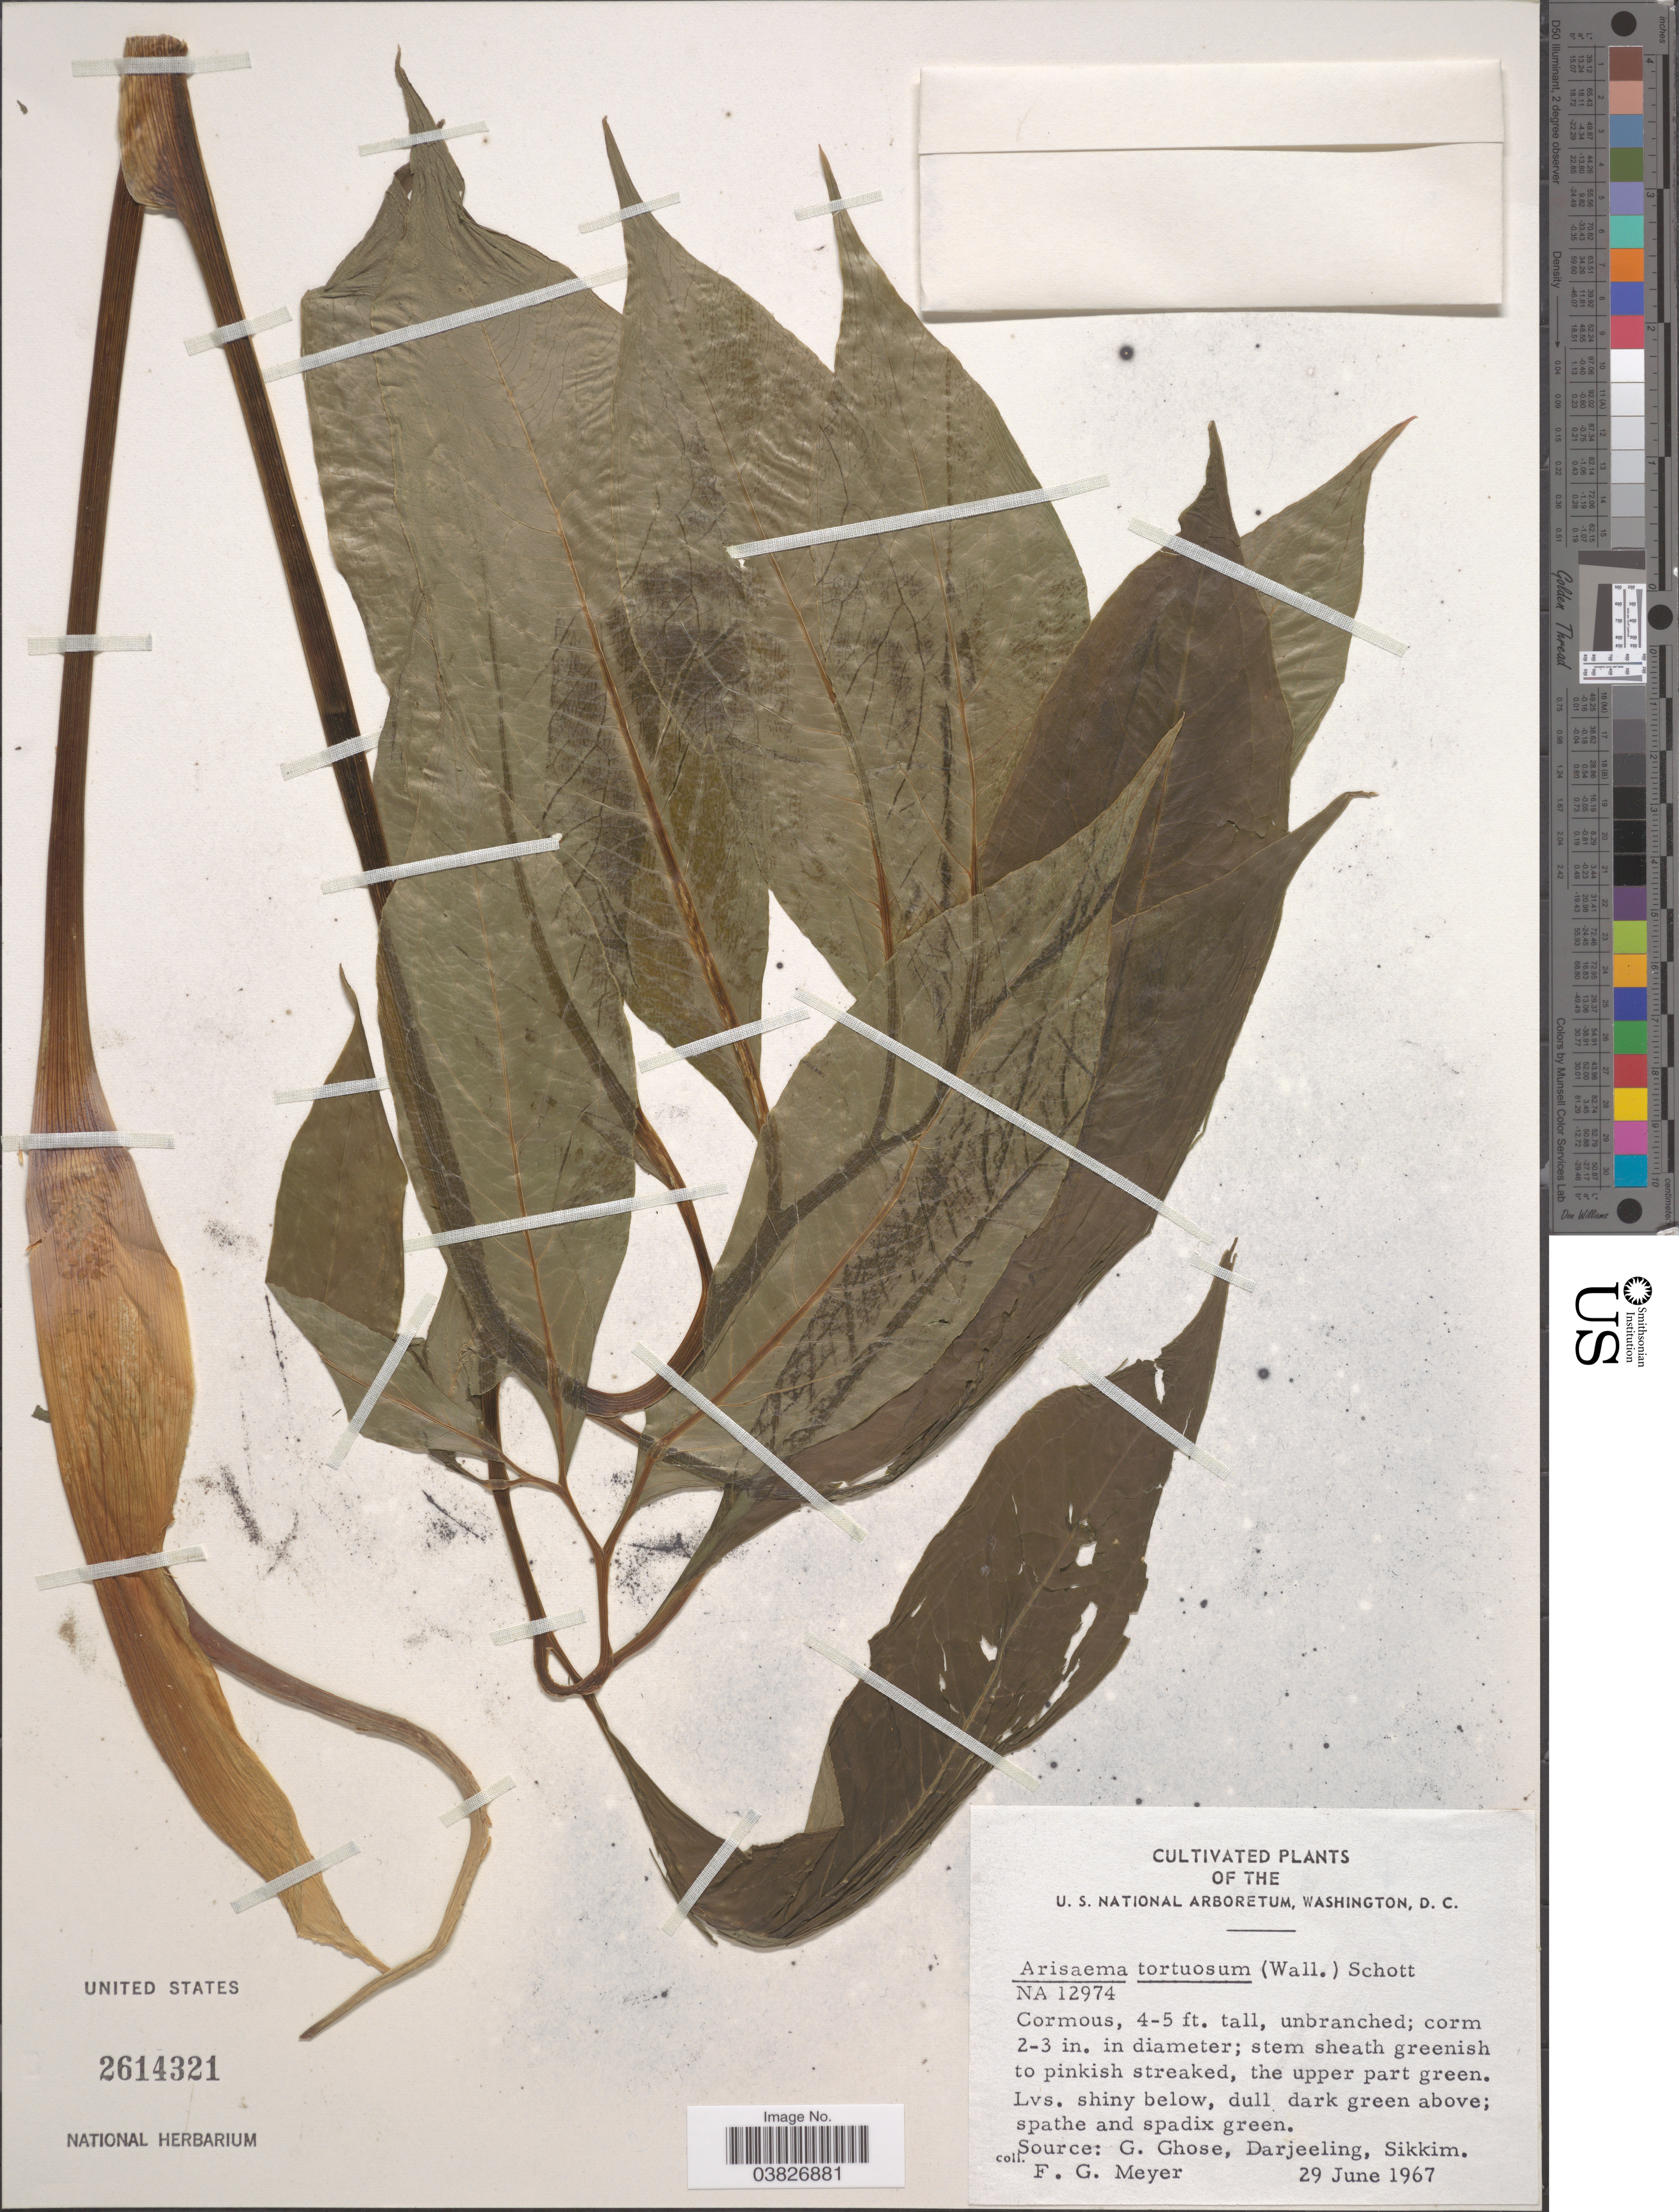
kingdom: Plantae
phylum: Tracheophyta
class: Liliopsida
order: Alismatales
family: Araceae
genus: Arisaema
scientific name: Arisaema tortuosum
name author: (Wall.) Schott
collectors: F. G. Meyer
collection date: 1967-06-29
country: United States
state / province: District of Columbia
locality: U.S. National Arboretum, Washington, D.C.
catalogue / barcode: US 2614321